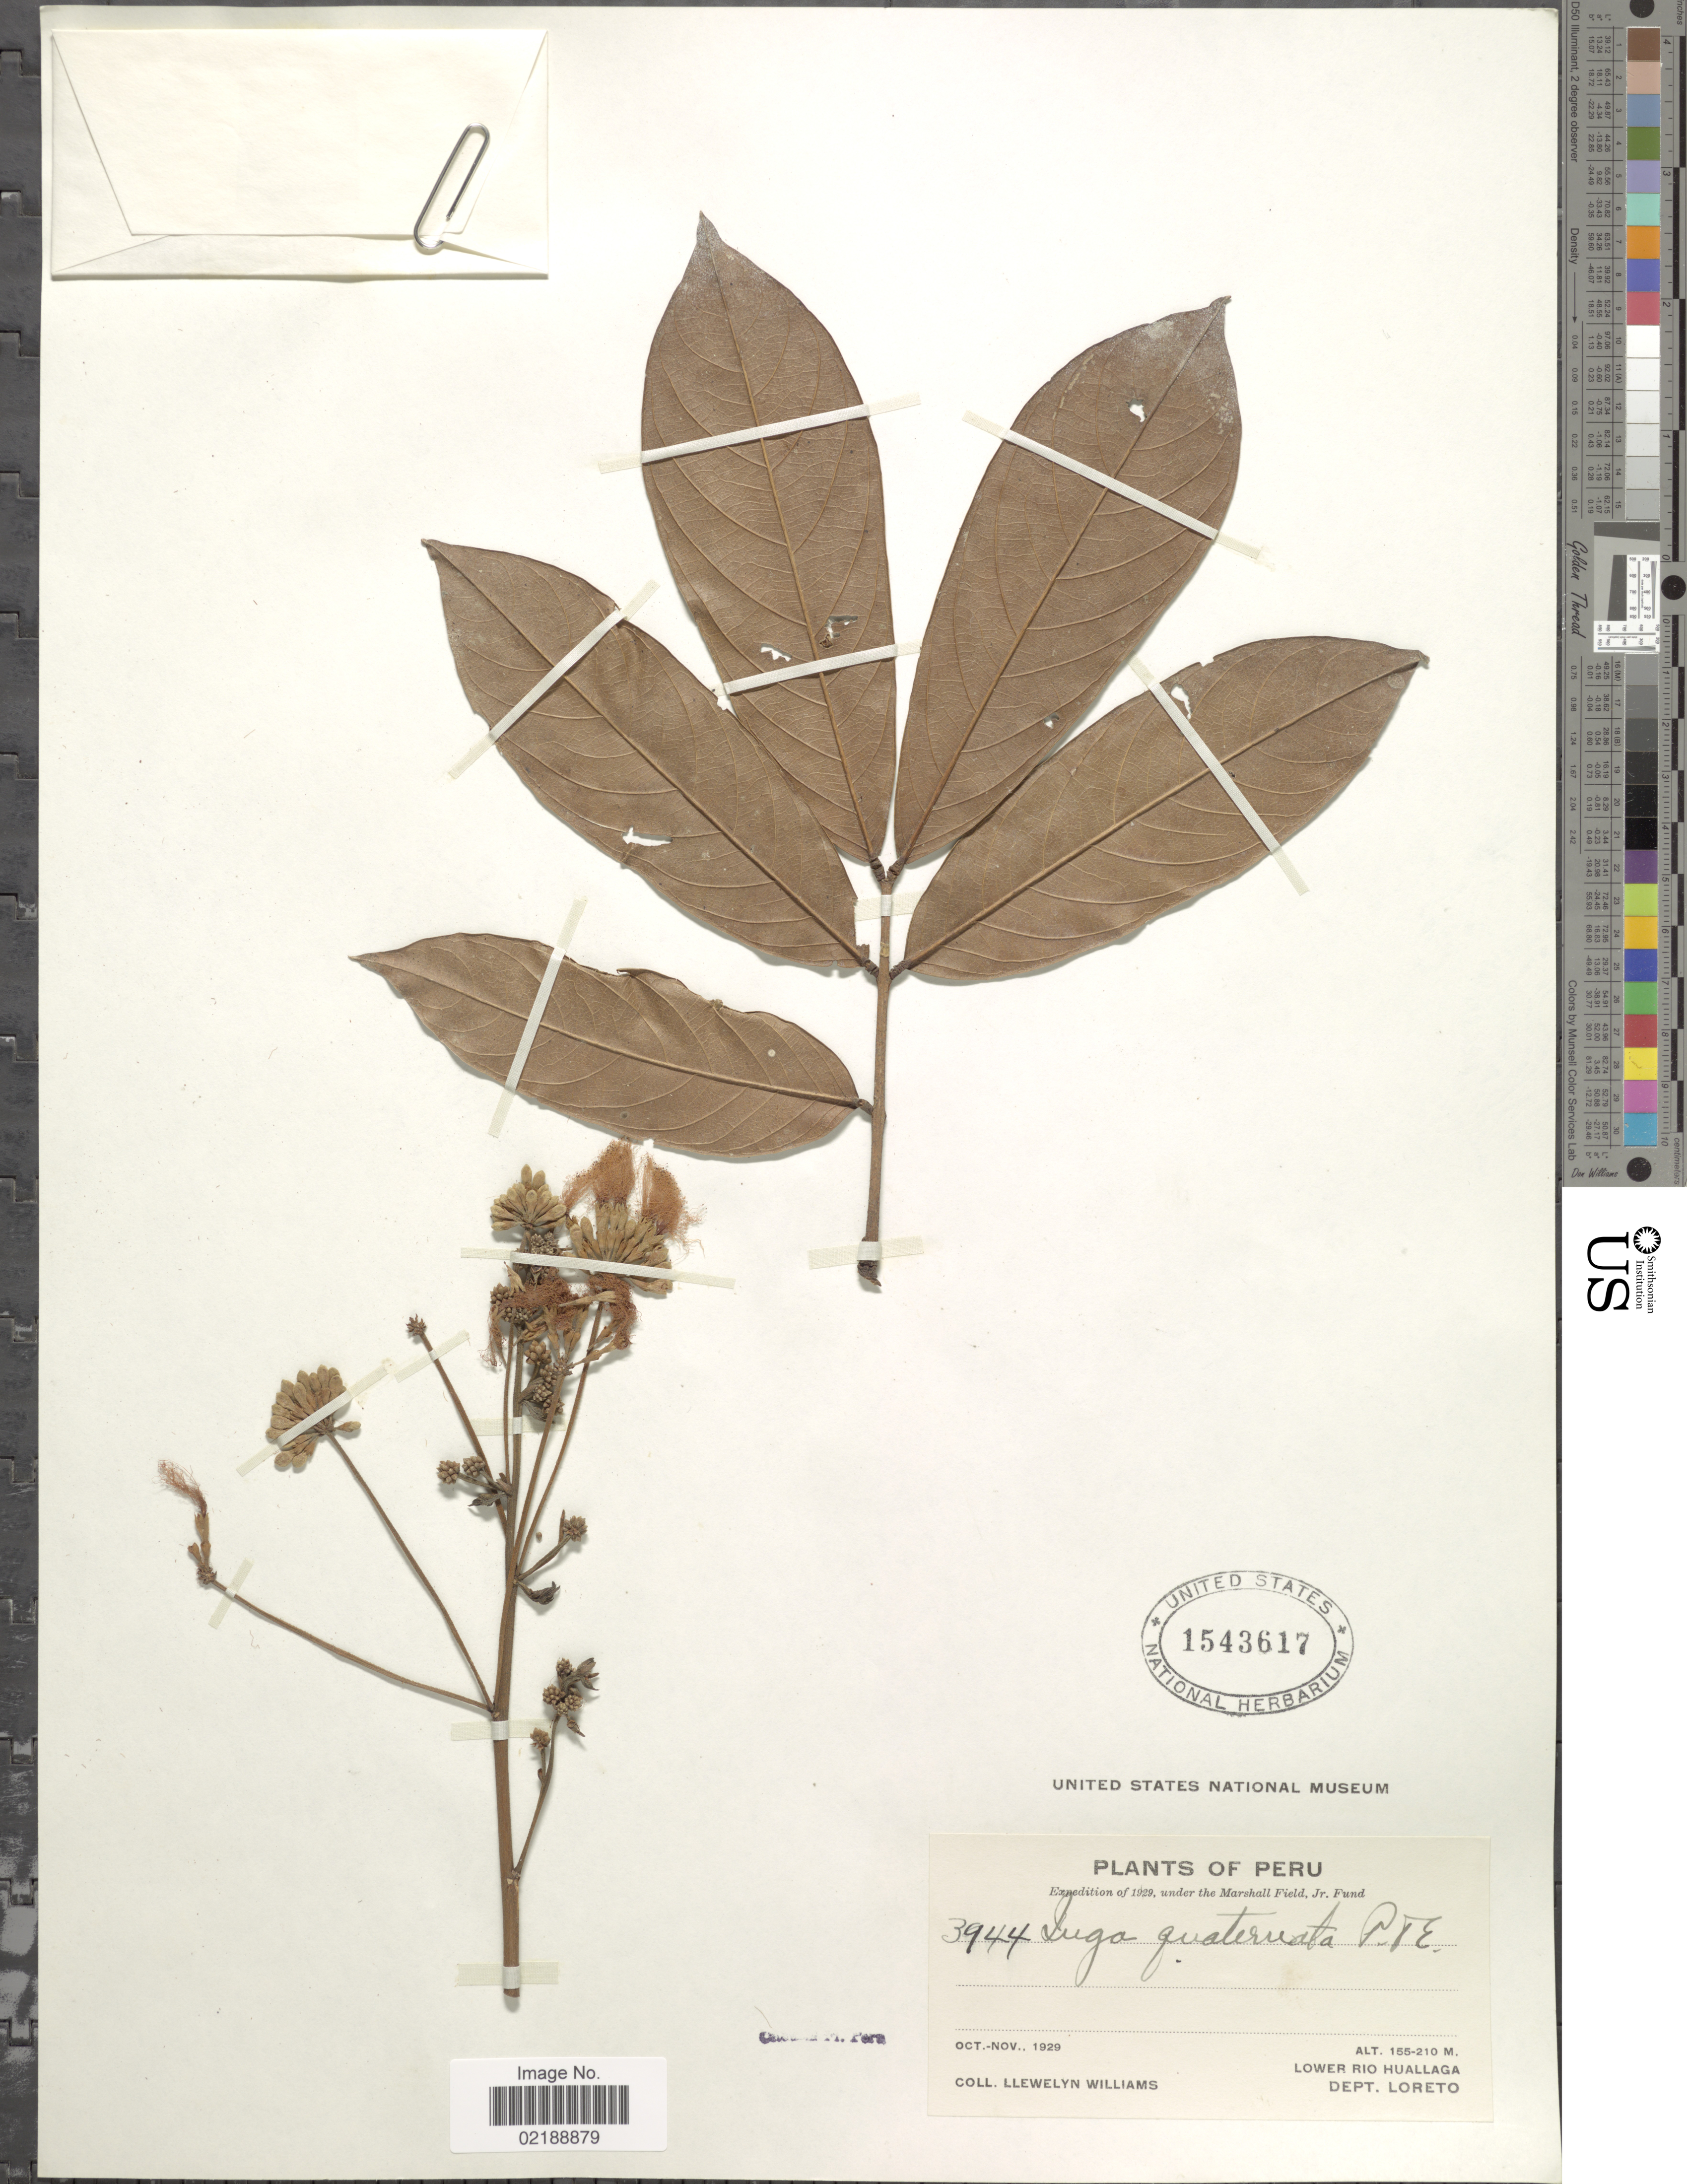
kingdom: Plantae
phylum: Tracheophyta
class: Magnoliopsida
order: Fabales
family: Fabaceae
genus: Inga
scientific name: Inga nobilis subsp. quaternata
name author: (Poepp. & Endl.) T.D. Penn.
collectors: Ll. Williams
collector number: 3944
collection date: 1929-10/1929-11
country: Peru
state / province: Loreto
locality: Lower Rio Huallaga, Dept. Loreto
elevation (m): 155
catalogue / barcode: US 1543617